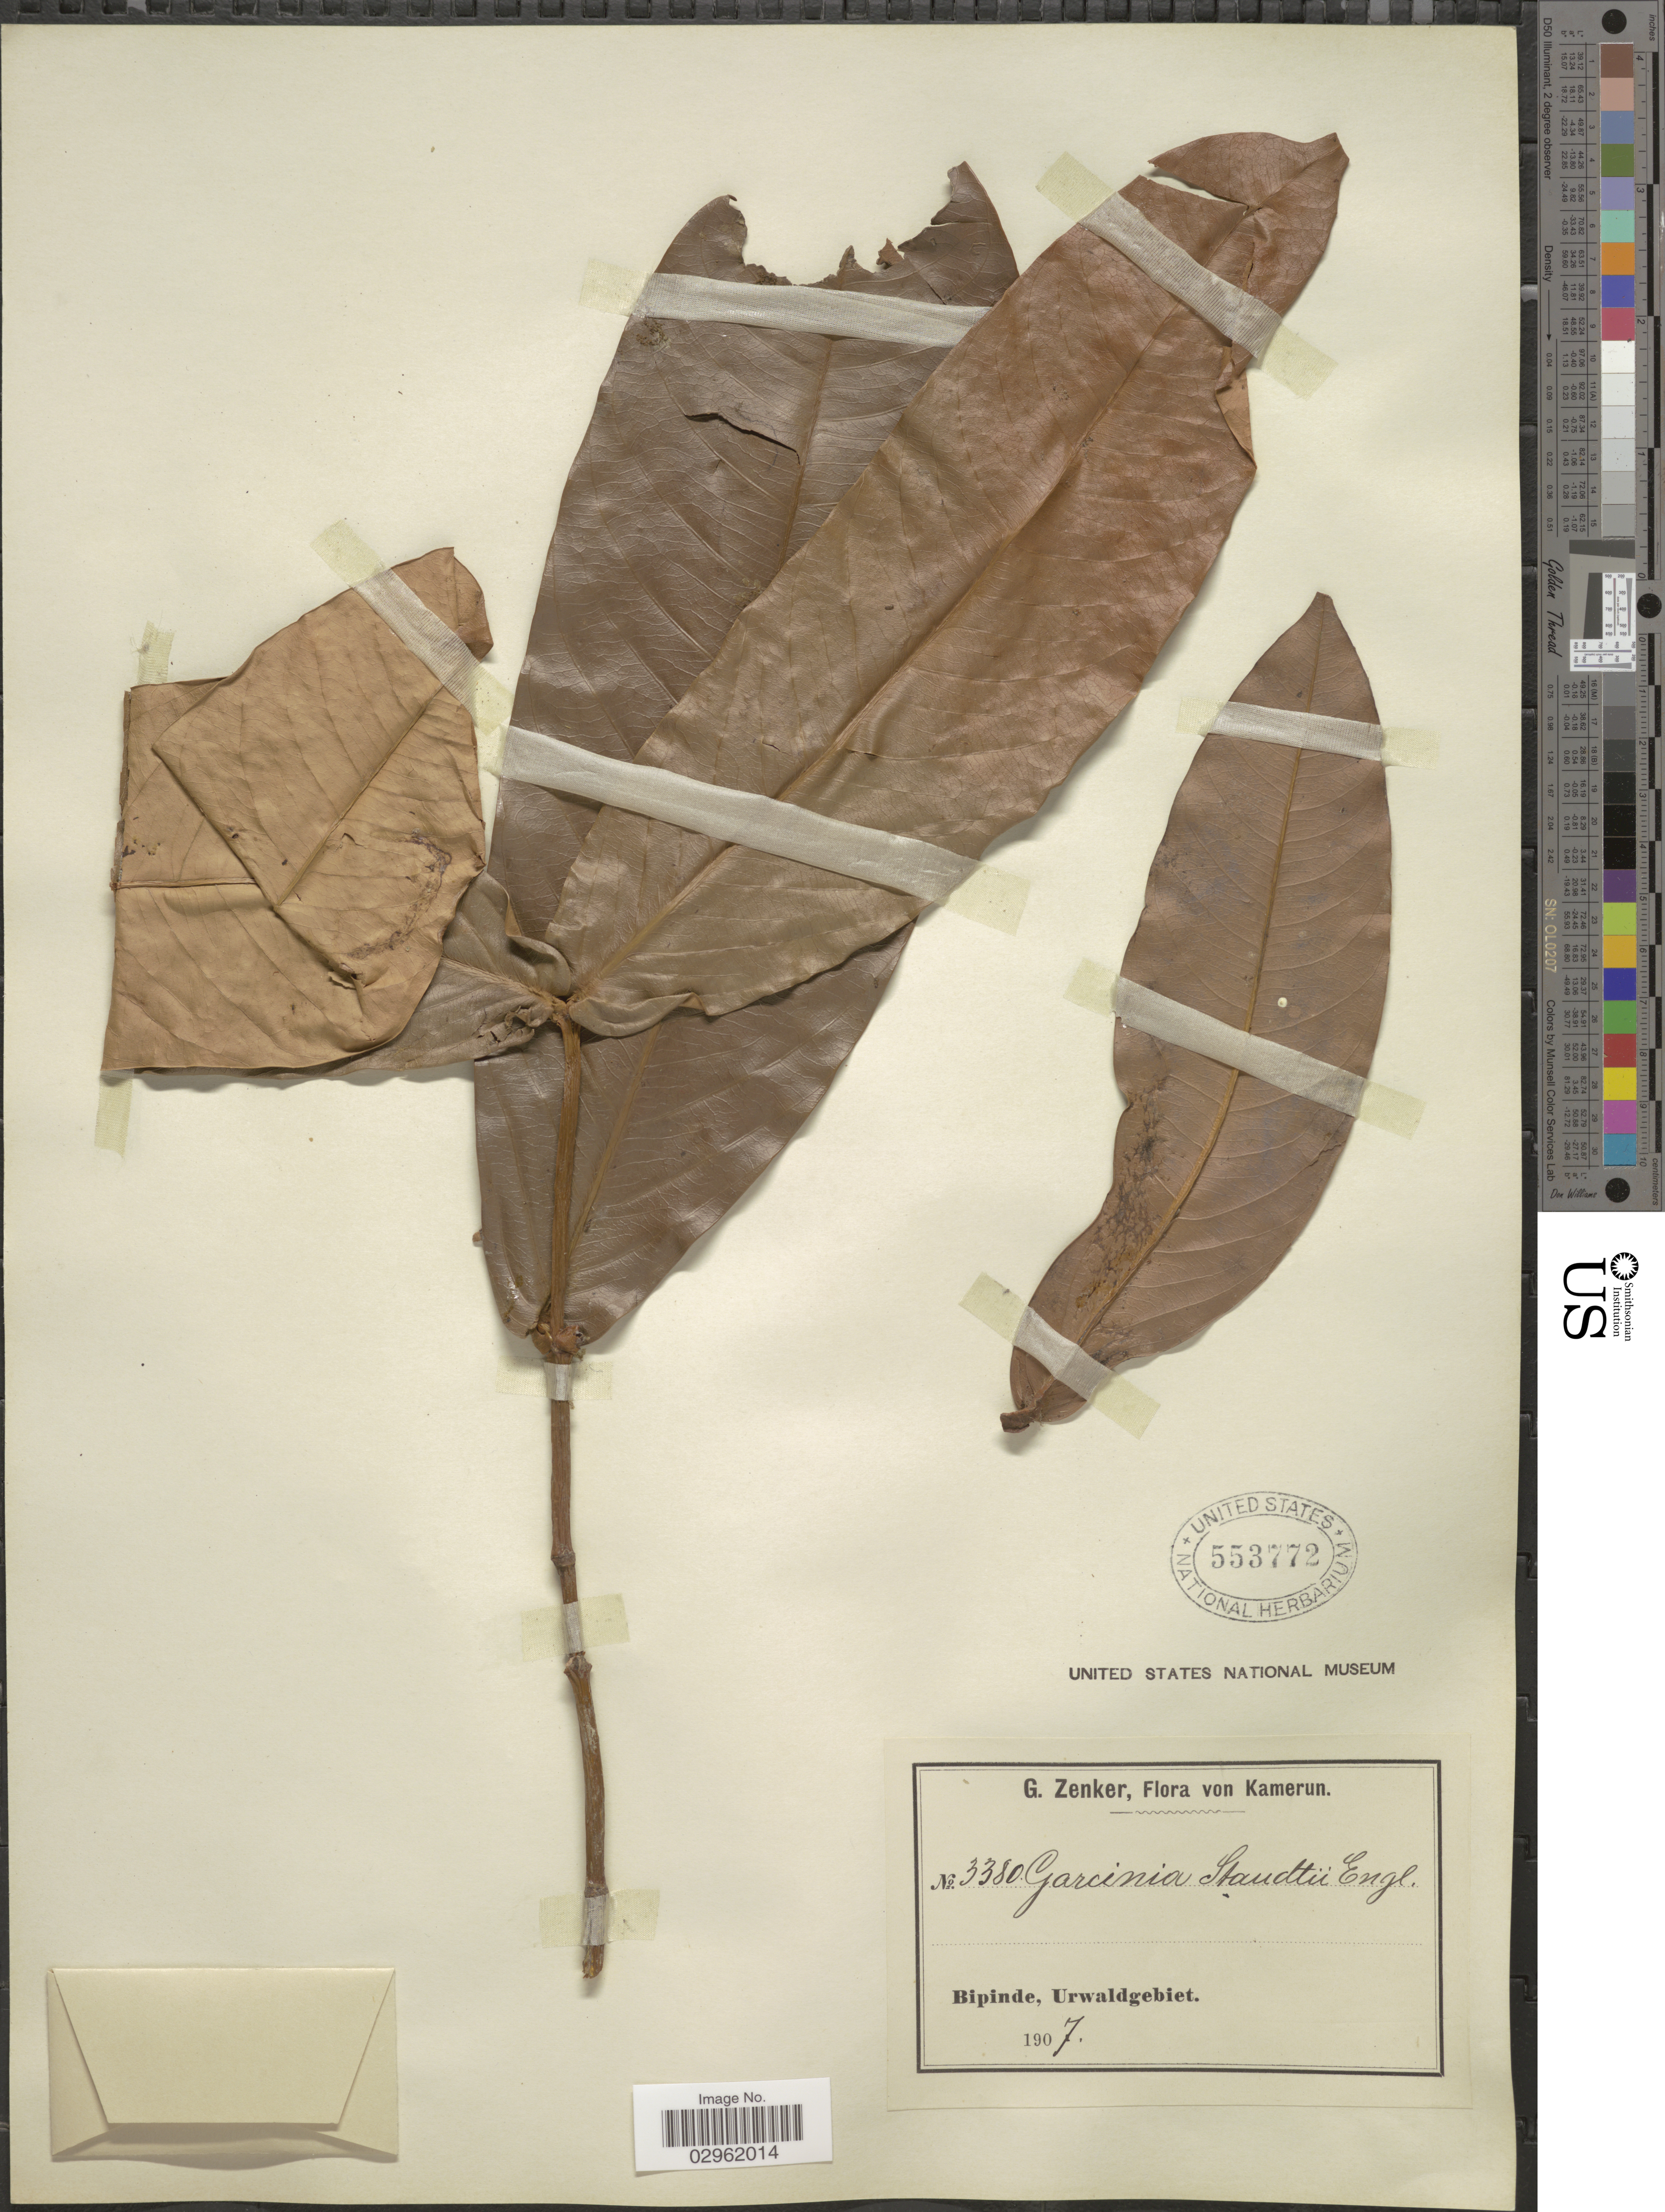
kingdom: Plantae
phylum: Tracheophyta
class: Magnoliopsida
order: Malpighiales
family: Clusiaceae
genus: Garcinia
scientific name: Garcinia staudtii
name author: Engl.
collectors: G. A. Zenker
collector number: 3380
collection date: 1907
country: Cameroon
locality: Kamerun. Bipinde, Urwaldgebiet.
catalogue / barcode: US 553772